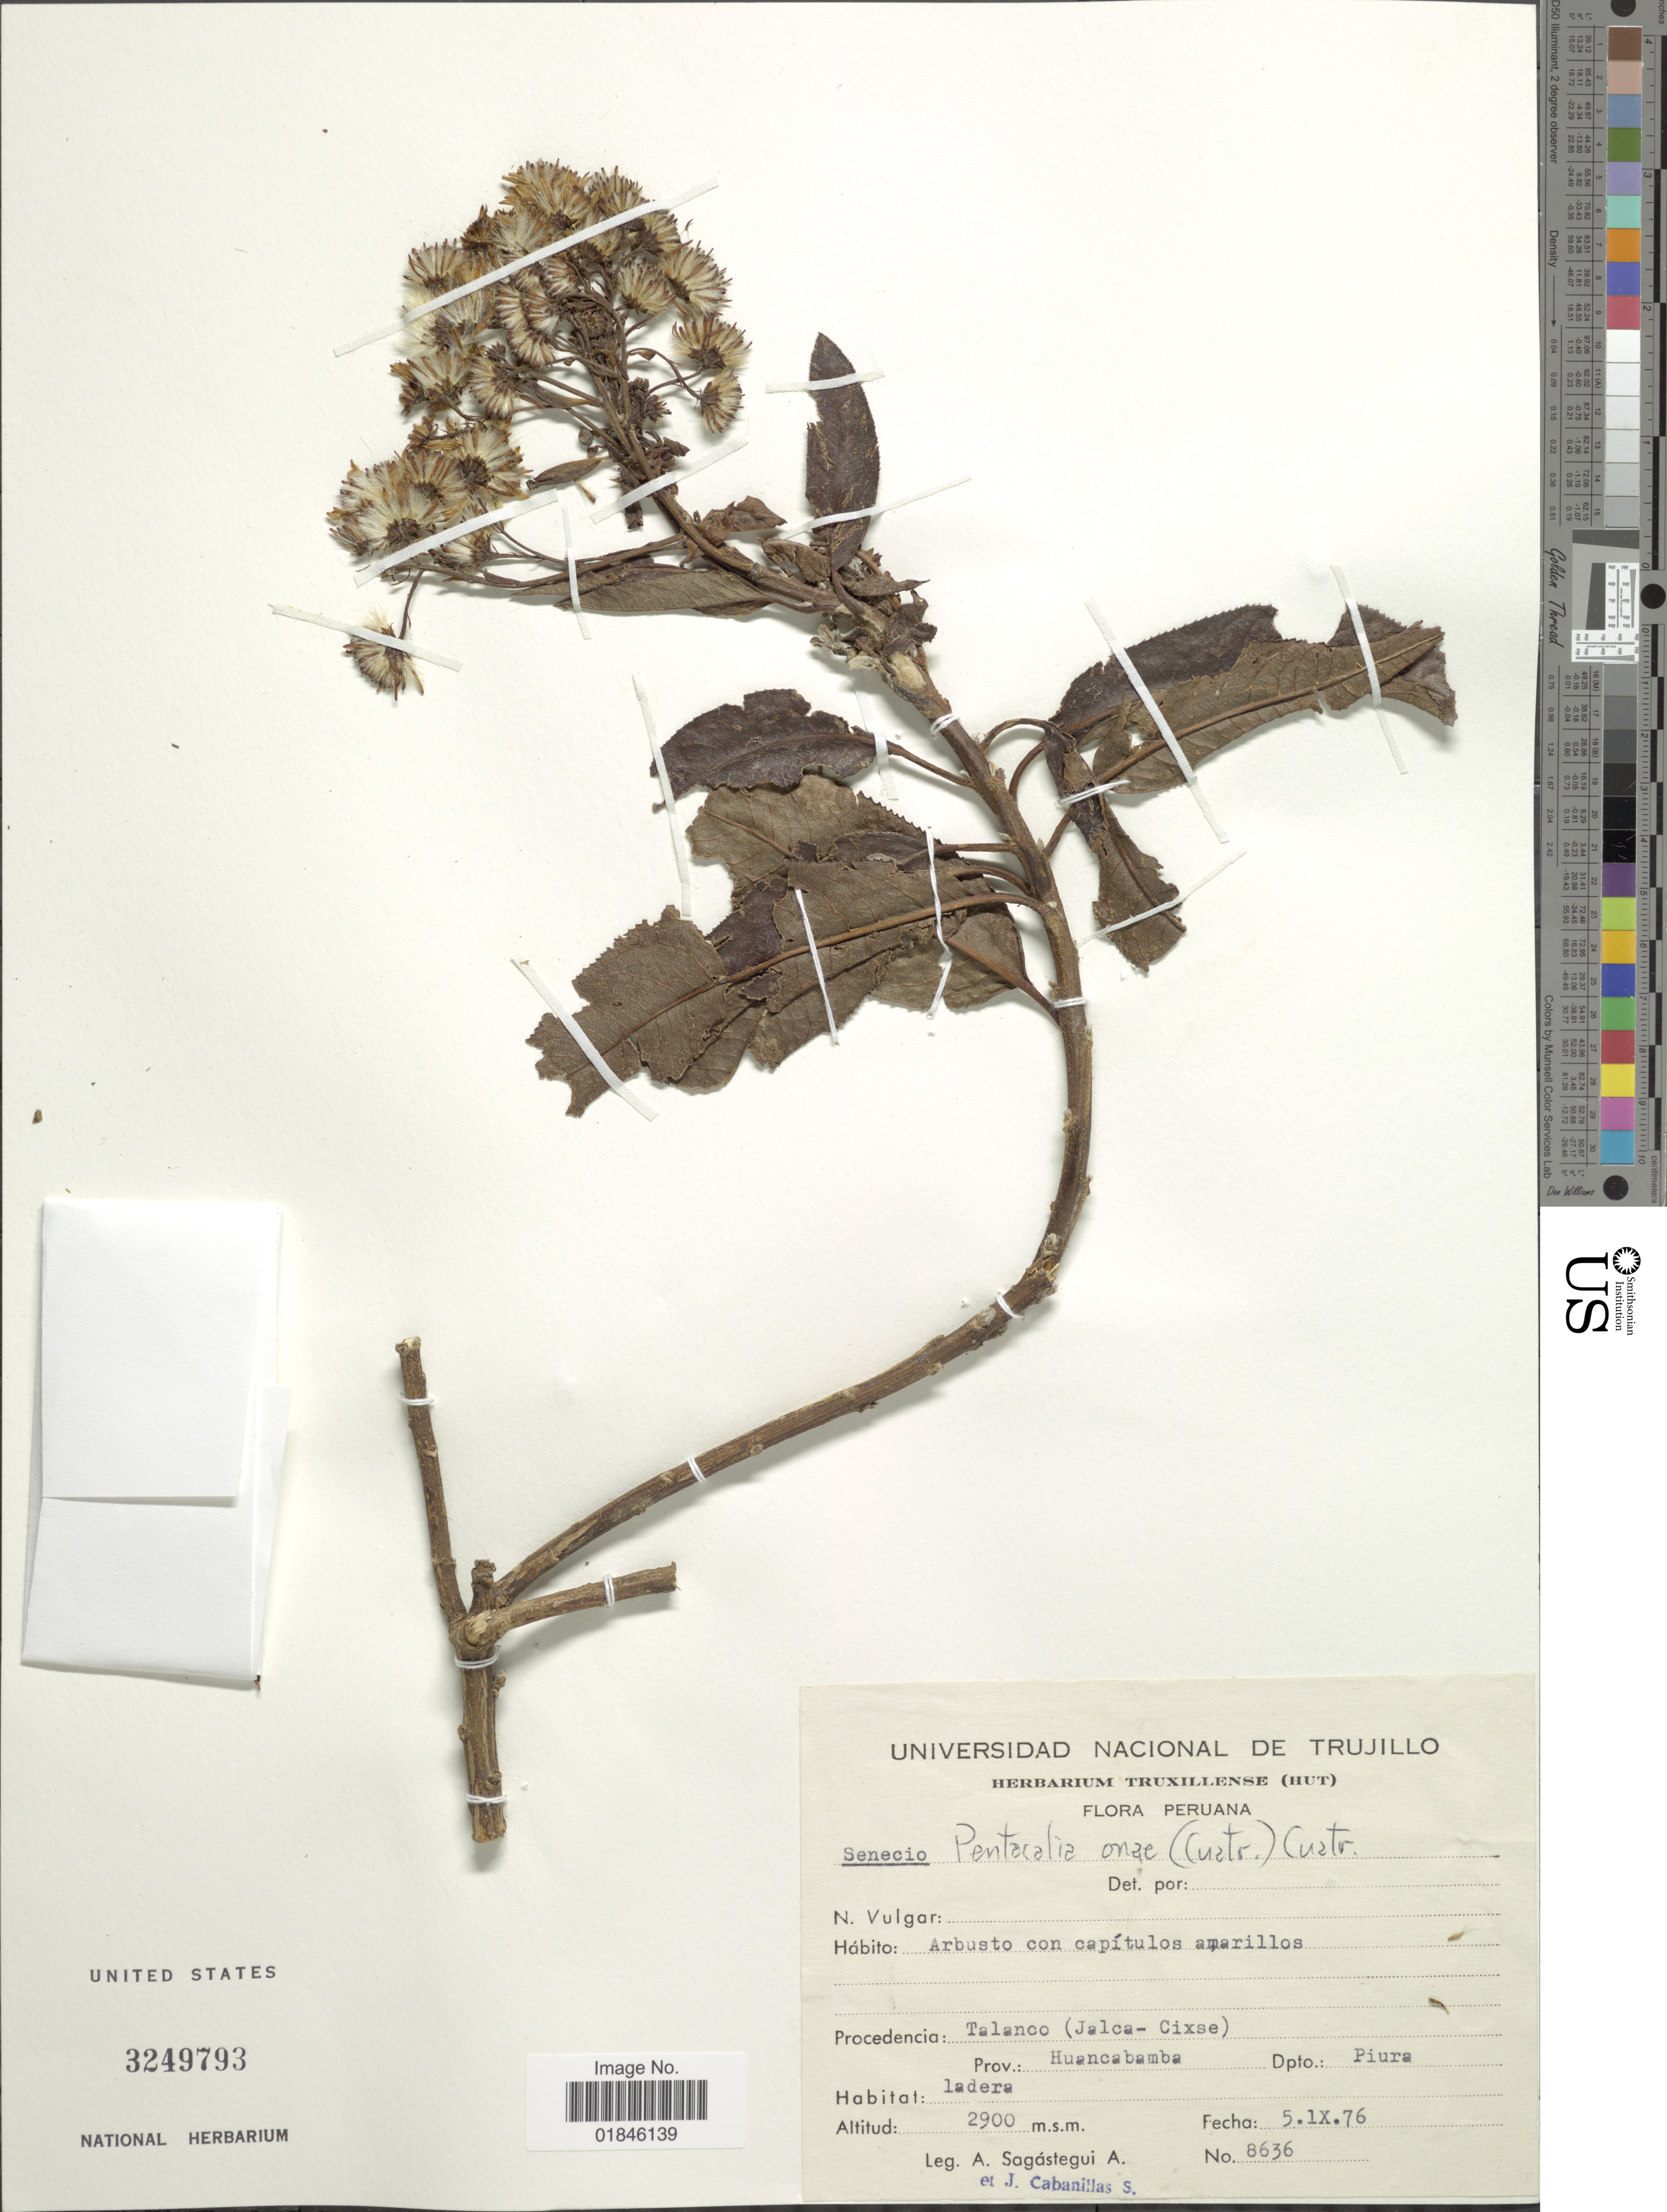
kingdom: Plantae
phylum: Tracheophyta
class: Magnoliopsida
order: Asterales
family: Asteraceae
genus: Pentacalia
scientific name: Pentacalia onae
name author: (Cuatrec.) Cuatrec.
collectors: A. Sagástegui A. & J. Cabanillas S.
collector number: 8636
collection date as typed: Transcribed d/m/y: 5/9/76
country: Peru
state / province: Piura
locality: Talanco (Jalca-Cixse). Prov.: Huancabamba. Dpto.: Piura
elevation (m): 2900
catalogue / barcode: US 3249793